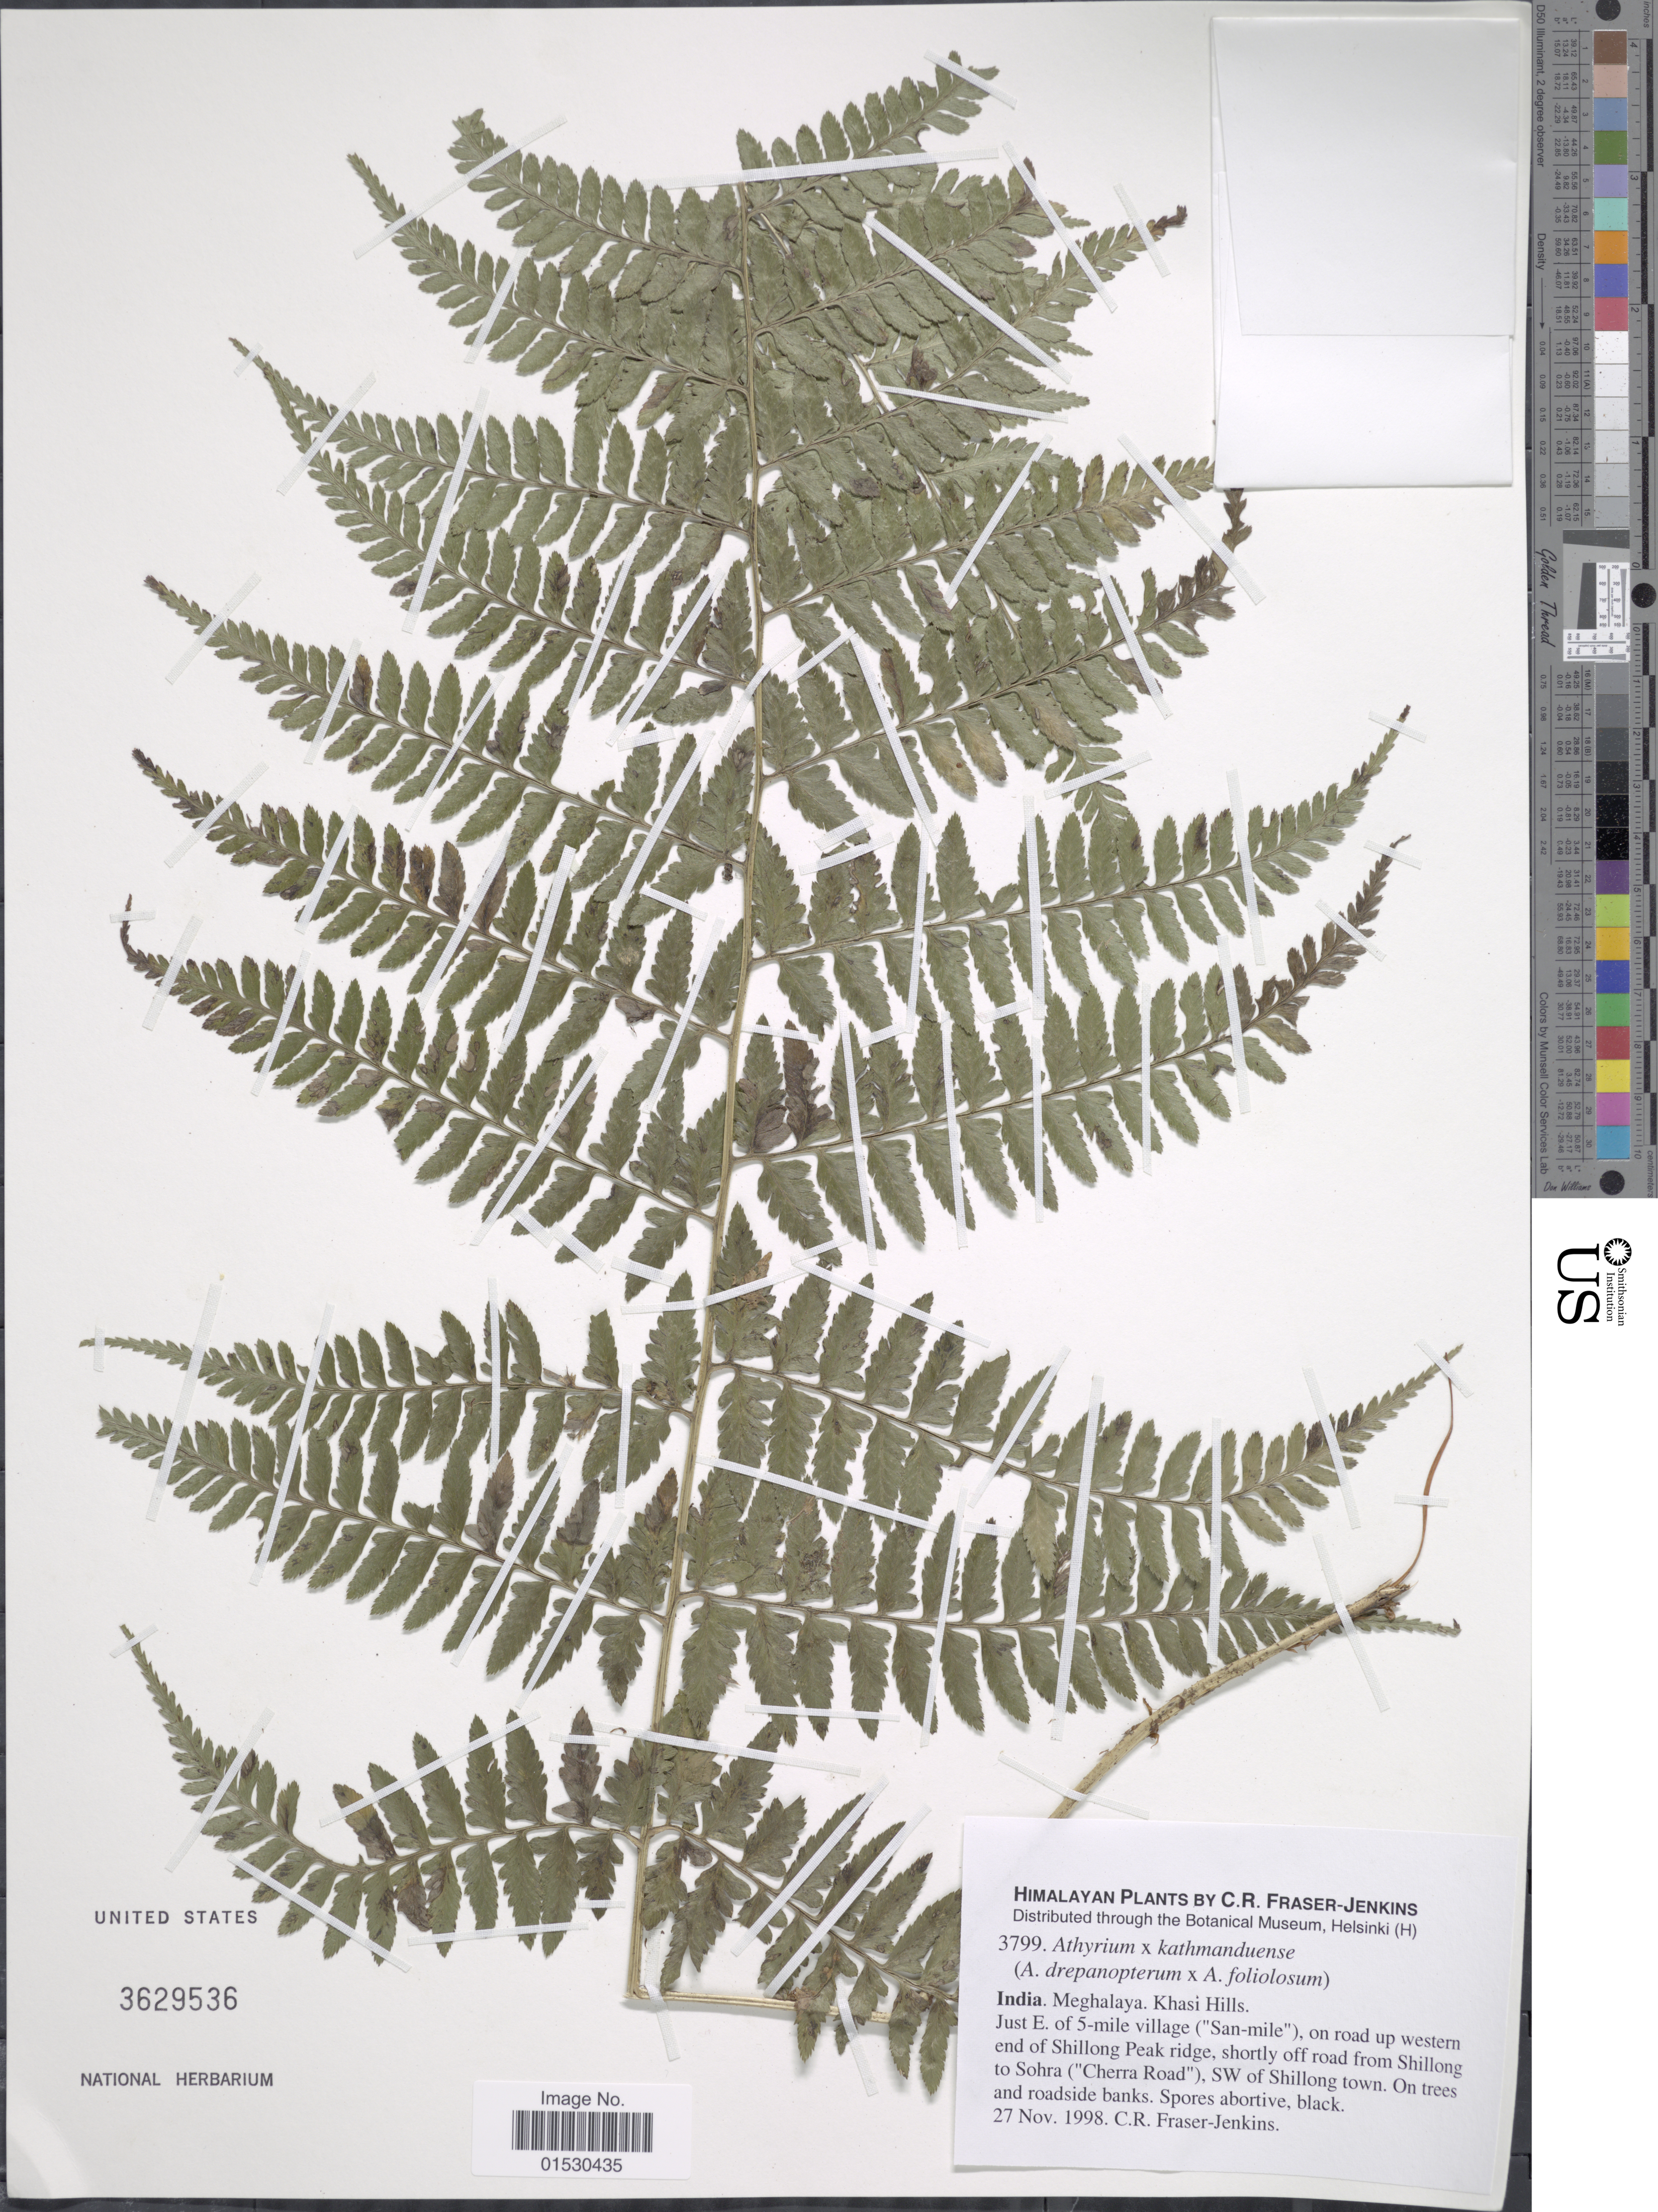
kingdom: Plantae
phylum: Tracheophyta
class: Polypodiopsida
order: Polypodiales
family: Athyriaceae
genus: Athyrium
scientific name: Athyrium x kathmanduense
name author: Fraser-Jenk.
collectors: C. R. Fraser-Jenkins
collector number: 3799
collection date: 1998-11-27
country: India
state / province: Meghalaya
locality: Khasi Hills, Just E. of 5 mile village (" San-mile "). on road up western end of Shillong Peak ridge, shortly off road from Shillong to Sohra (" Cherra Road "), SW of Shilloing Town. On trees and roadside banks. Spores abortive, black)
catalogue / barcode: US 3629536